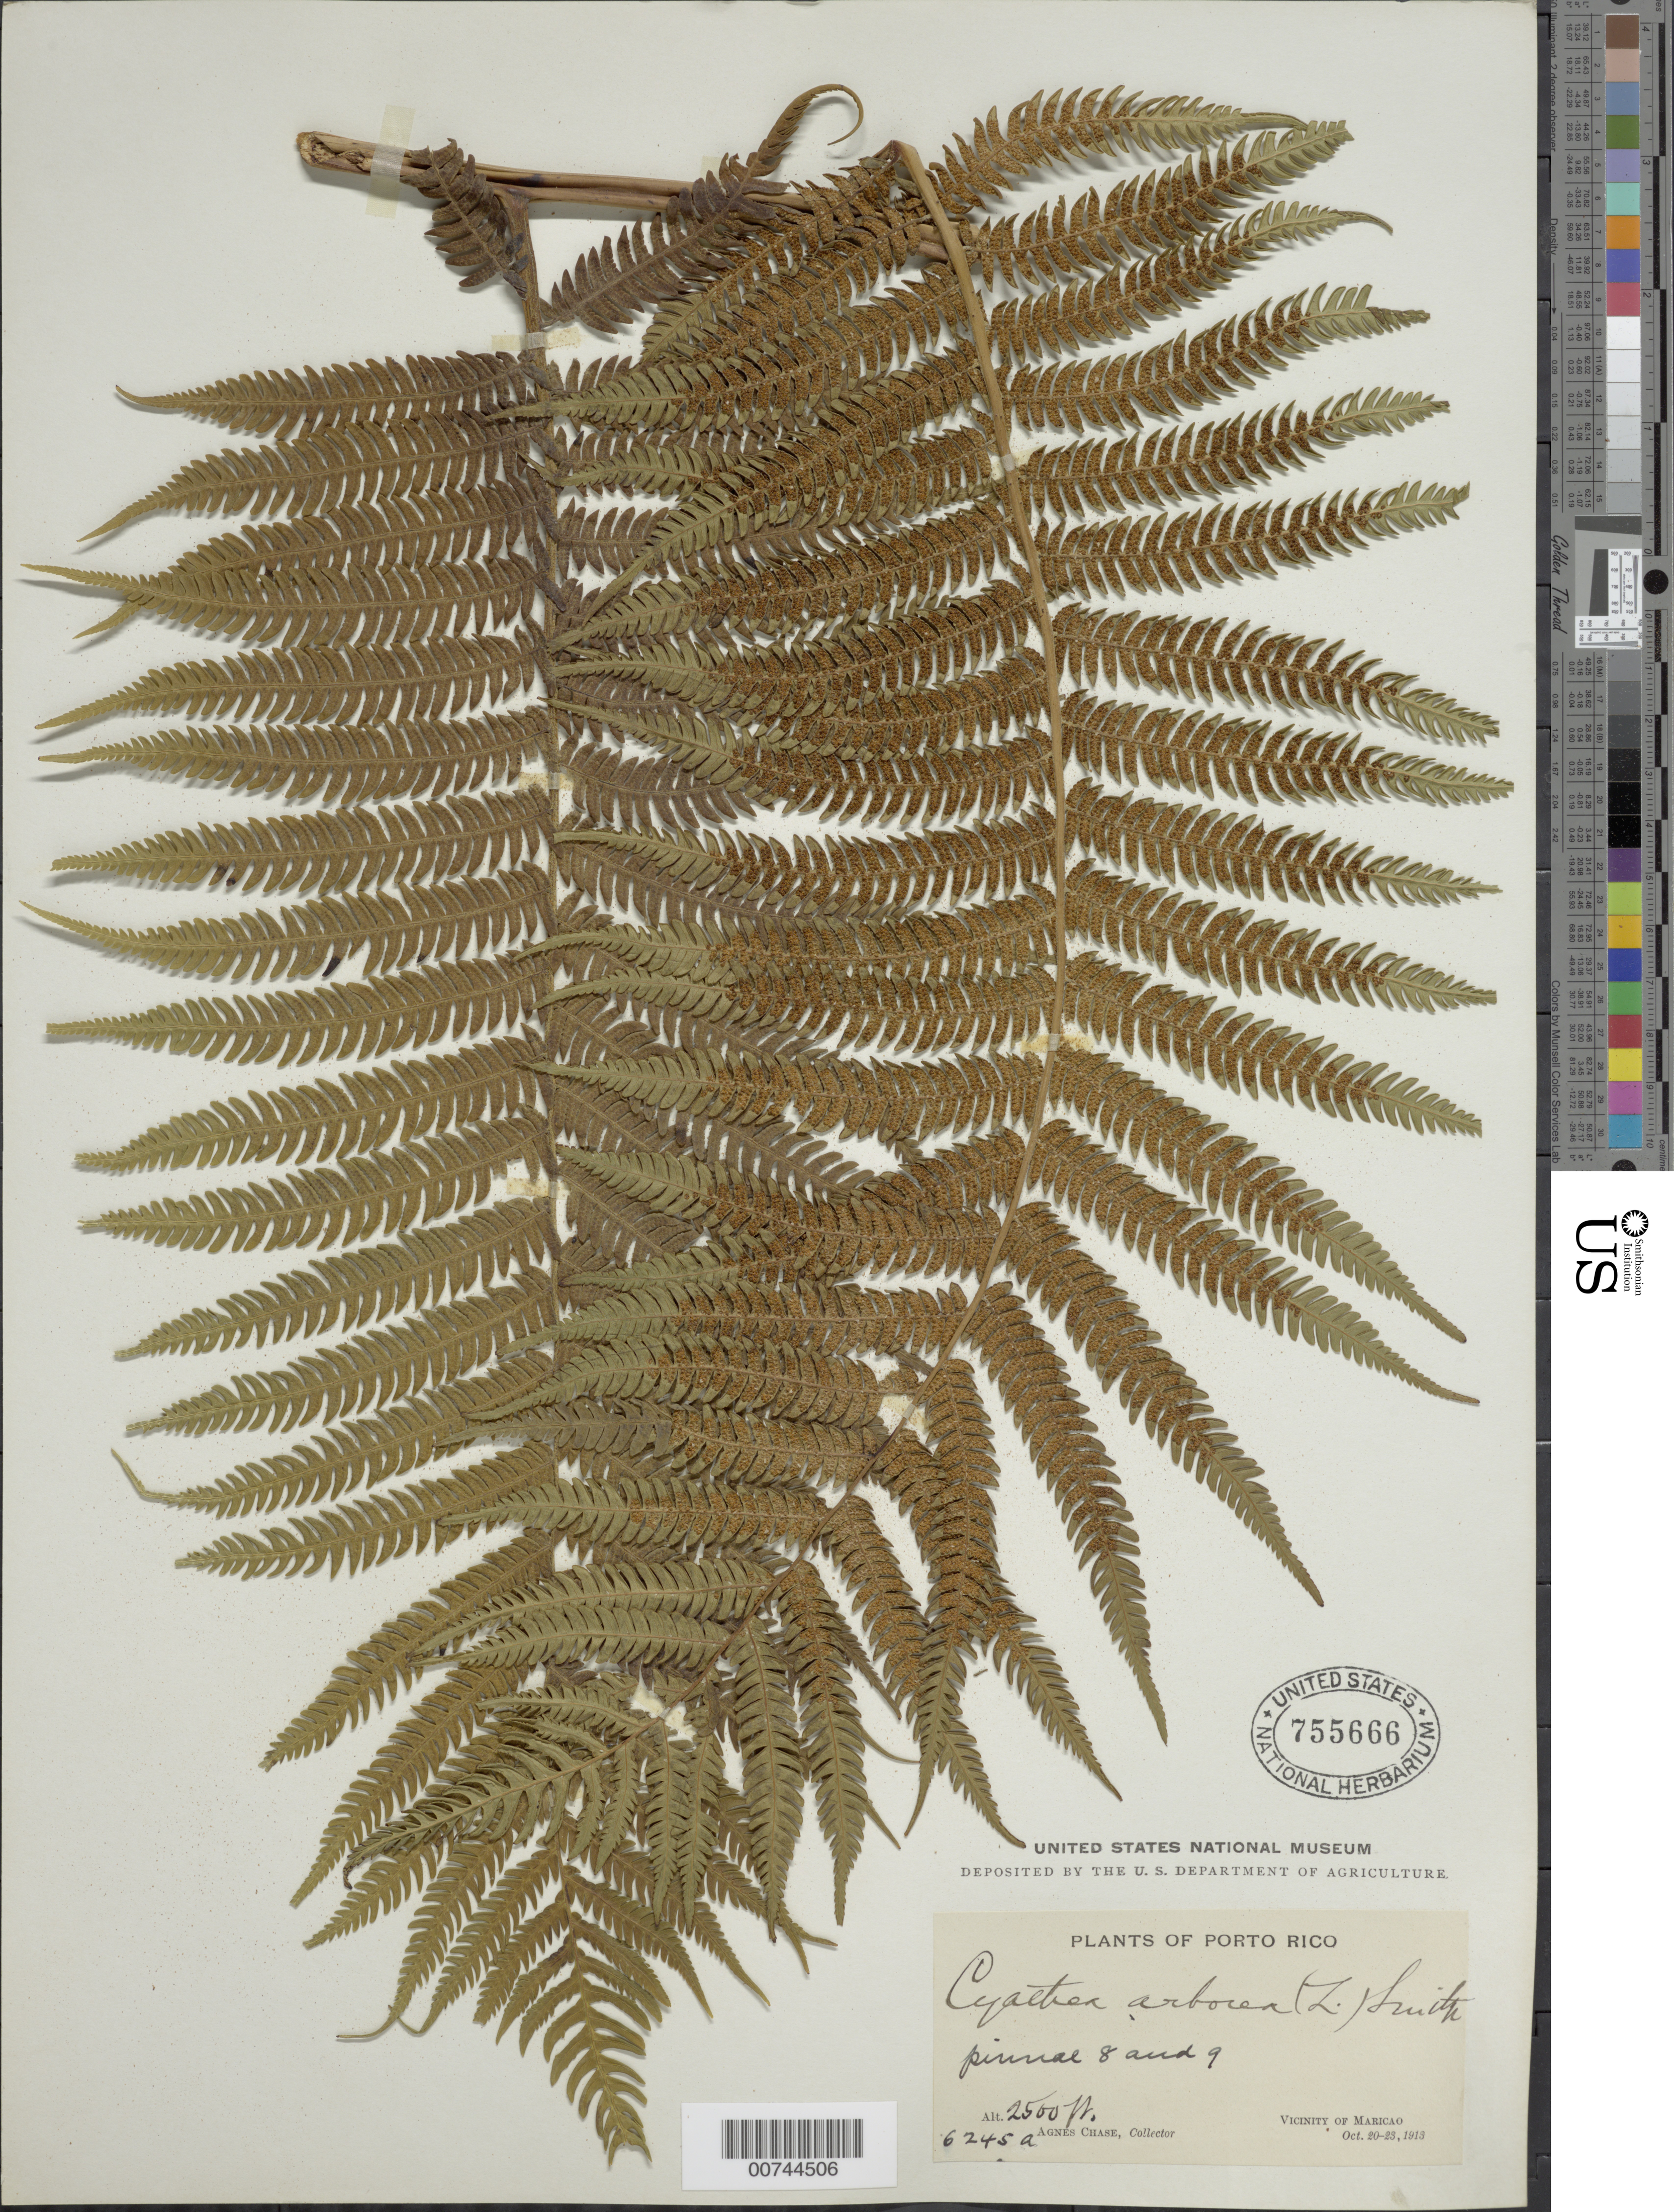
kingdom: Plantae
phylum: Tracheophyta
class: Polypodiopsida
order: Cyatheales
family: Cyatheaceae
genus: Cyathea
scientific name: Cyathea arborea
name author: (L.) Sm.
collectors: A. Chase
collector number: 6245a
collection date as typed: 20 Oct 1913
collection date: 1913-10-20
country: Puerto Rico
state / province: Maricao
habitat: Mountain slope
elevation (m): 762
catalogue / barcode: US 755666